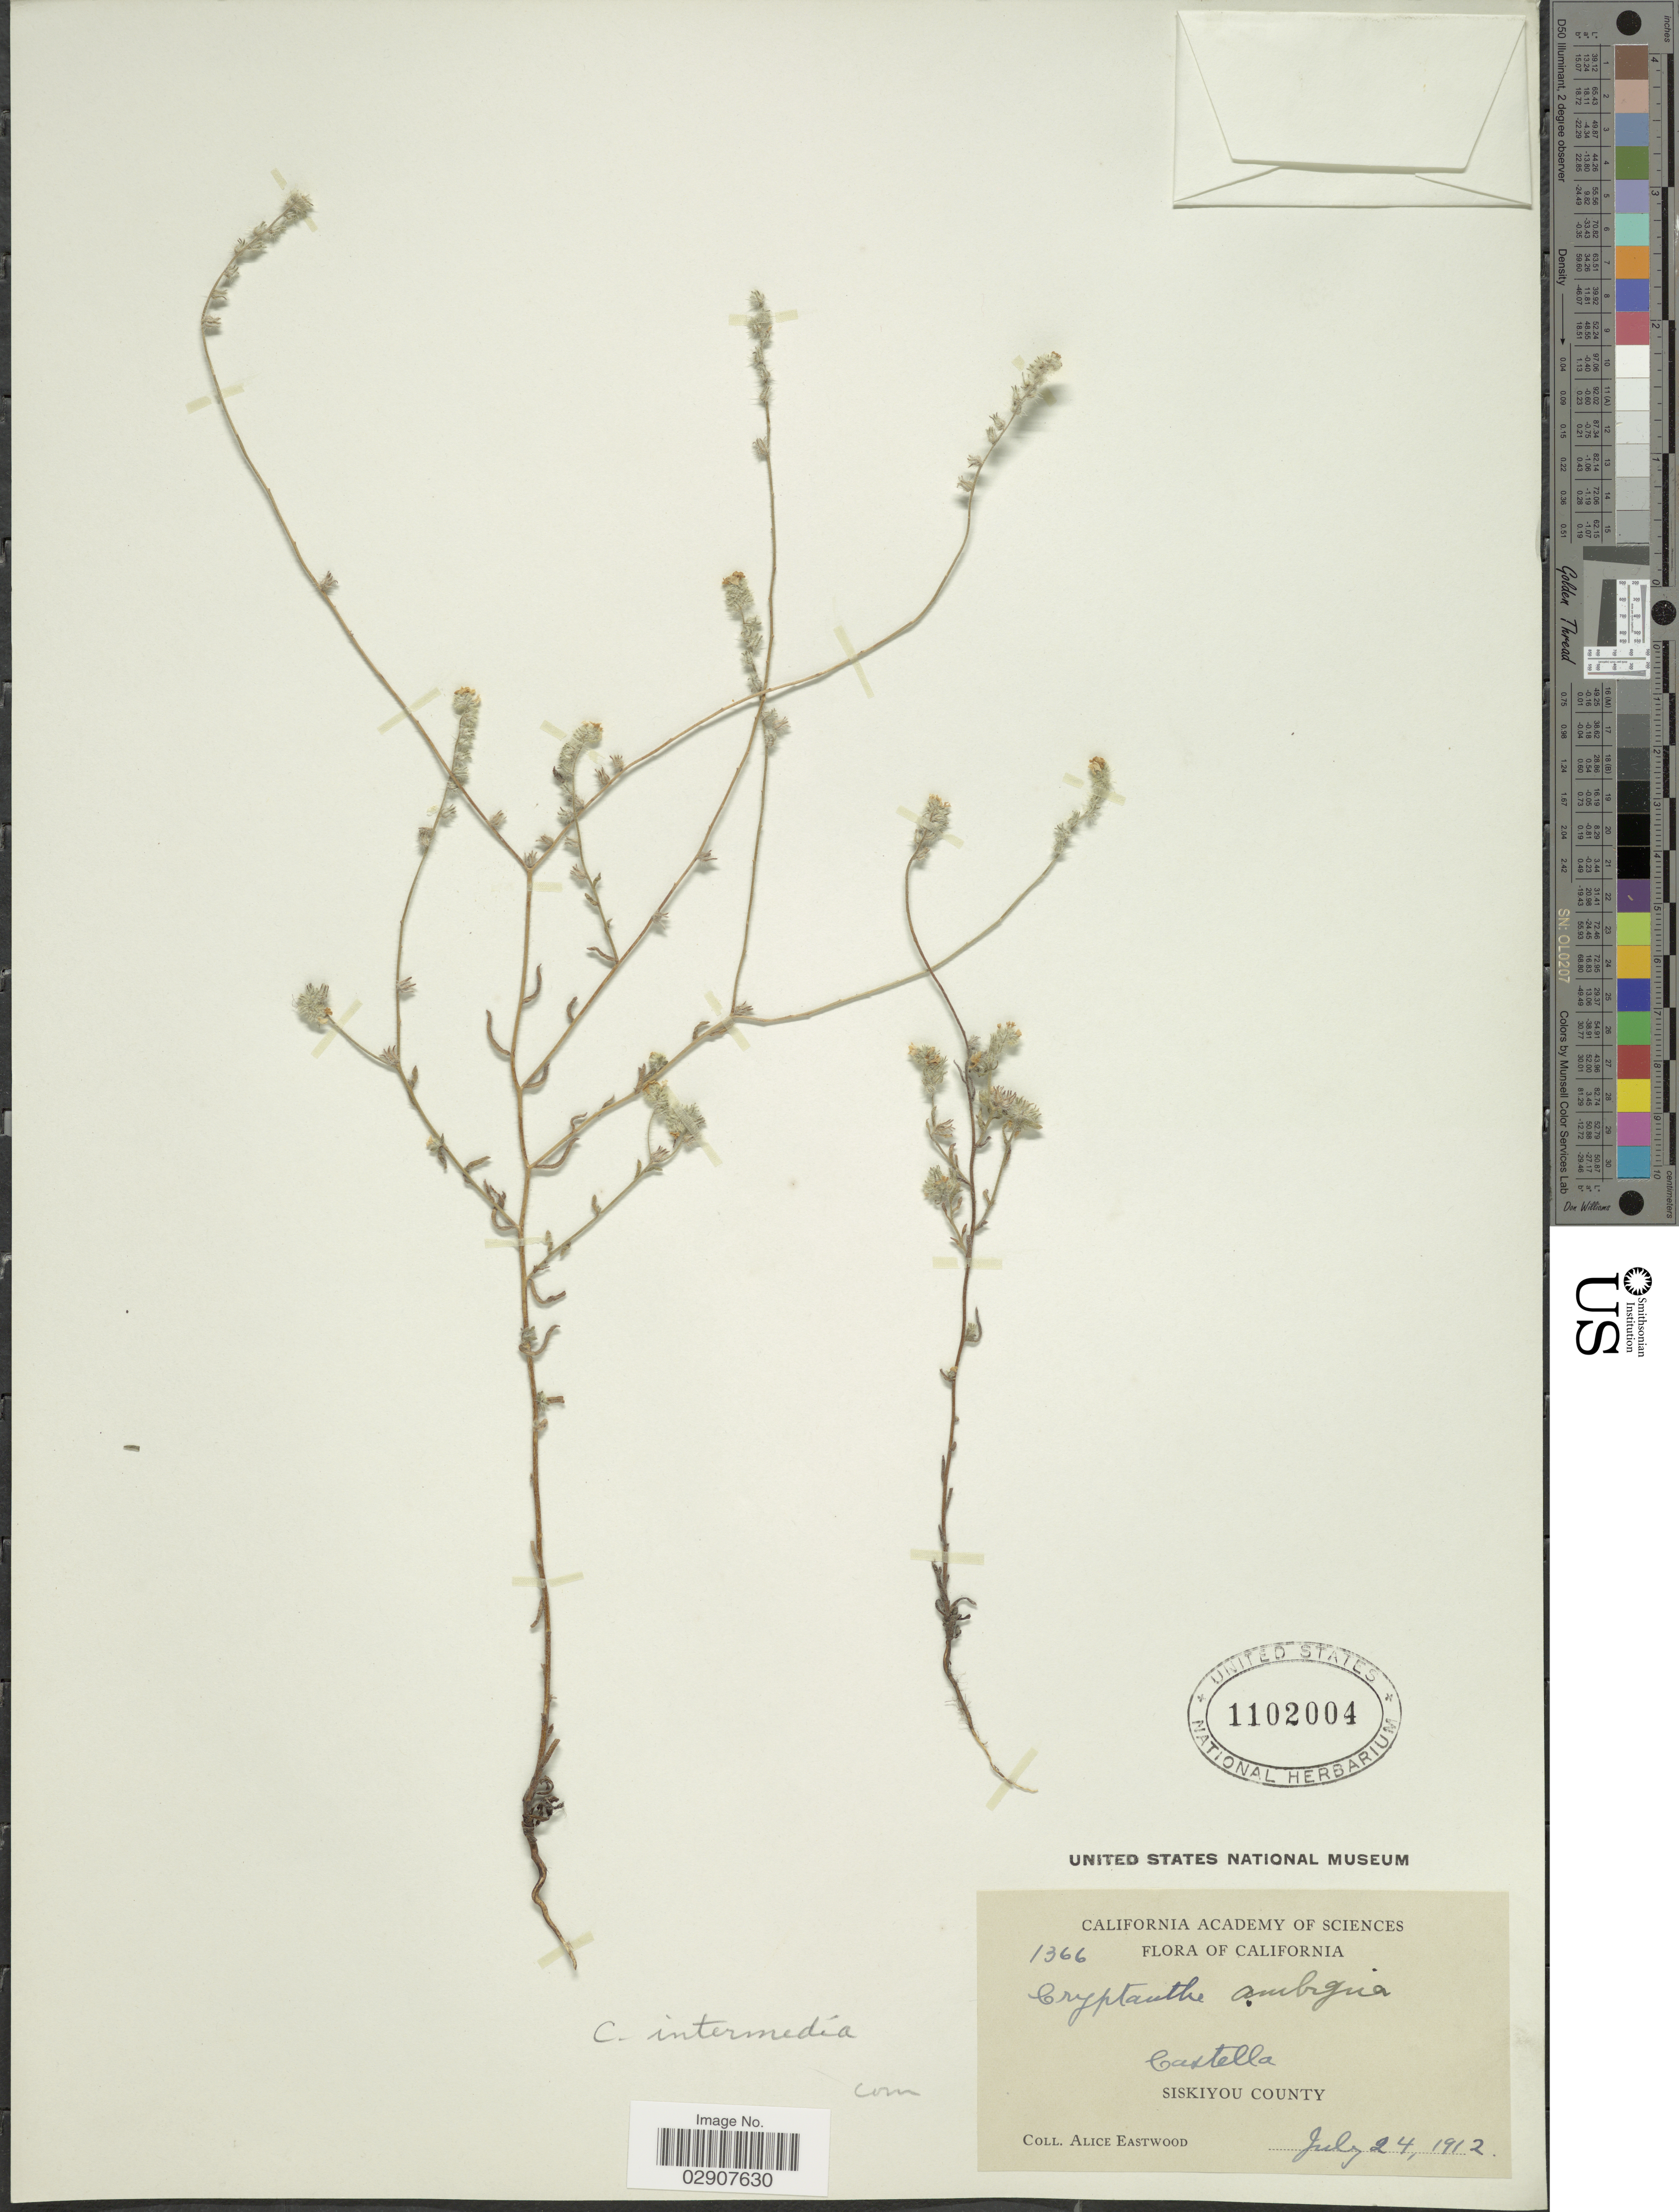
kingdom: Plantae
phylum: Tracheophyta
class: Magnoliopsida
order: Boraginales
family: Boraginaceae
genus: Cryptantha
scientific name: Cryptantha intermedia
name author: (A. Gray) Greene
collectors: A. Eastwood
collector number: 1366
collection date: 1912-07-24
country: United States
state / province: California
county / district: Siskiyou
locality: Castella, Siskiyou County.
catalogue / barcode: US 1102004